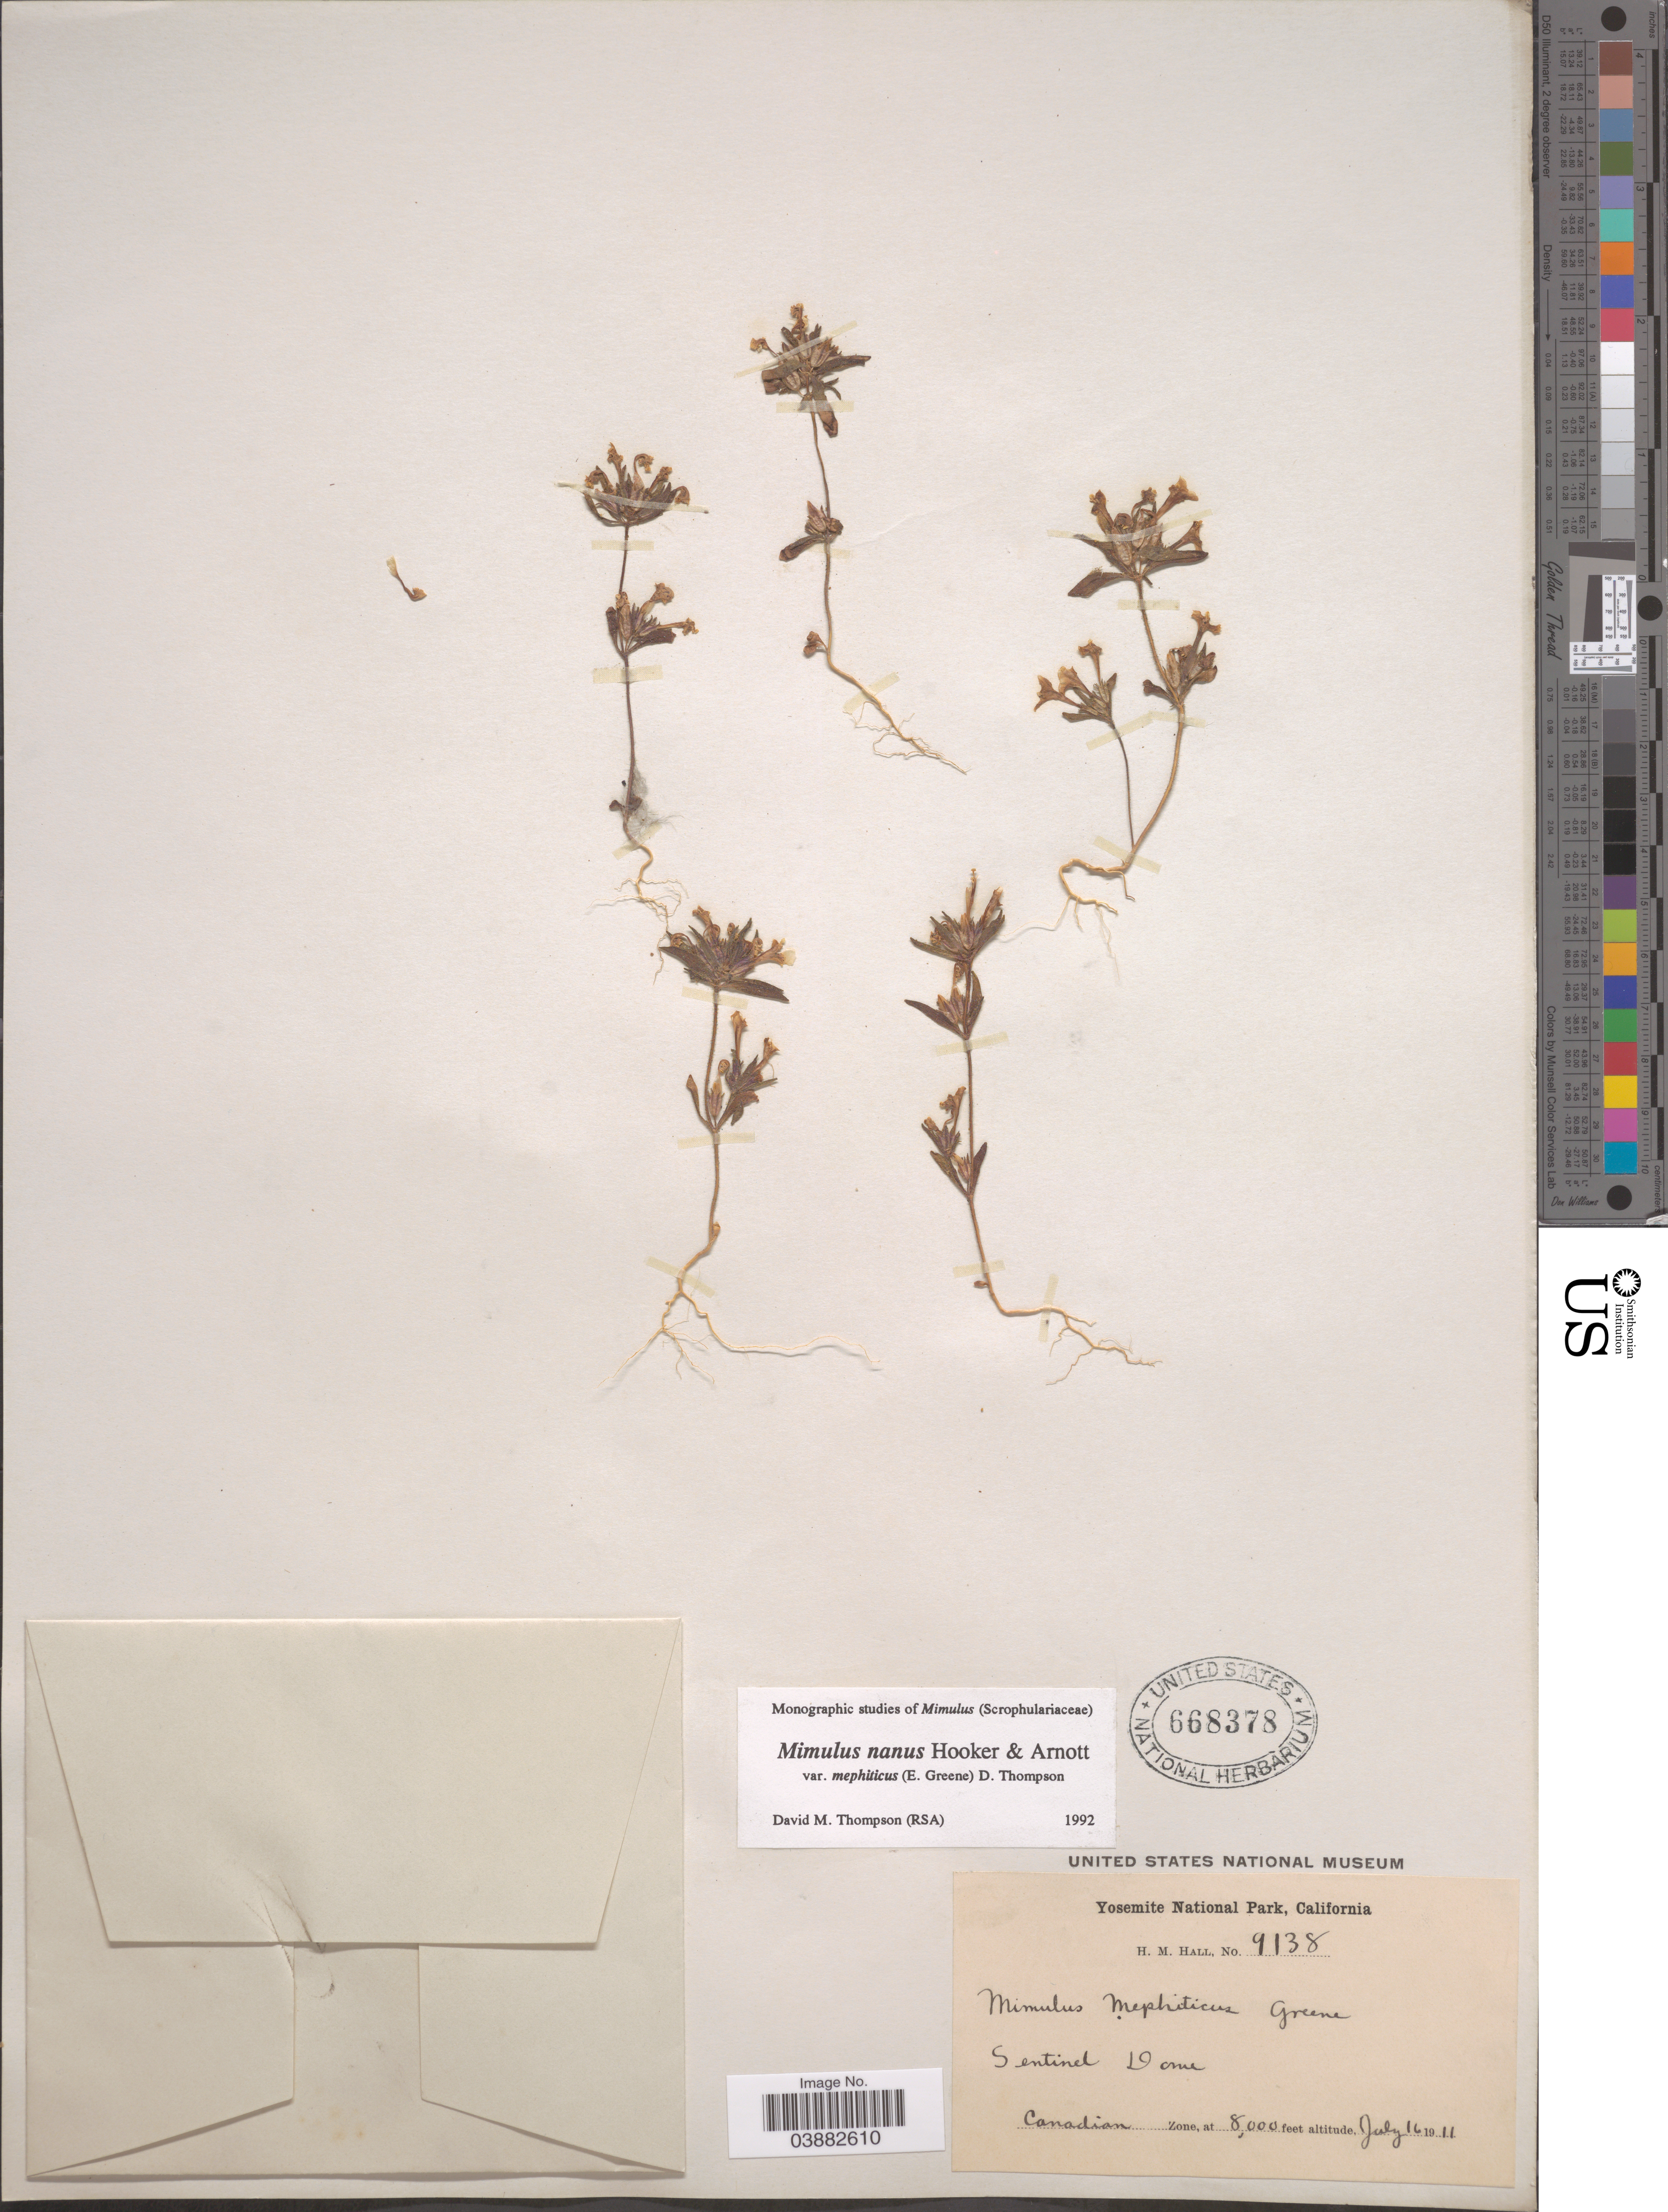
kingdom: Plantae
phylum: Tracheophyta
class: Magnoliopsida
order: Lamiales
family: Phrymaceae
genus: Mimulus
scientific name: Mimulus nanus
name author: Hook. & Arn.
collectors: H. M. Hall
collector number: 9138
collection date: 1911-07-16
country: United States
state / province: California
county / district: Mariposa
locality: Yosemite National Park. Sentined Dome. Canadian Zone.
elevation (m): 2438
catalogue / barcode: US 668378